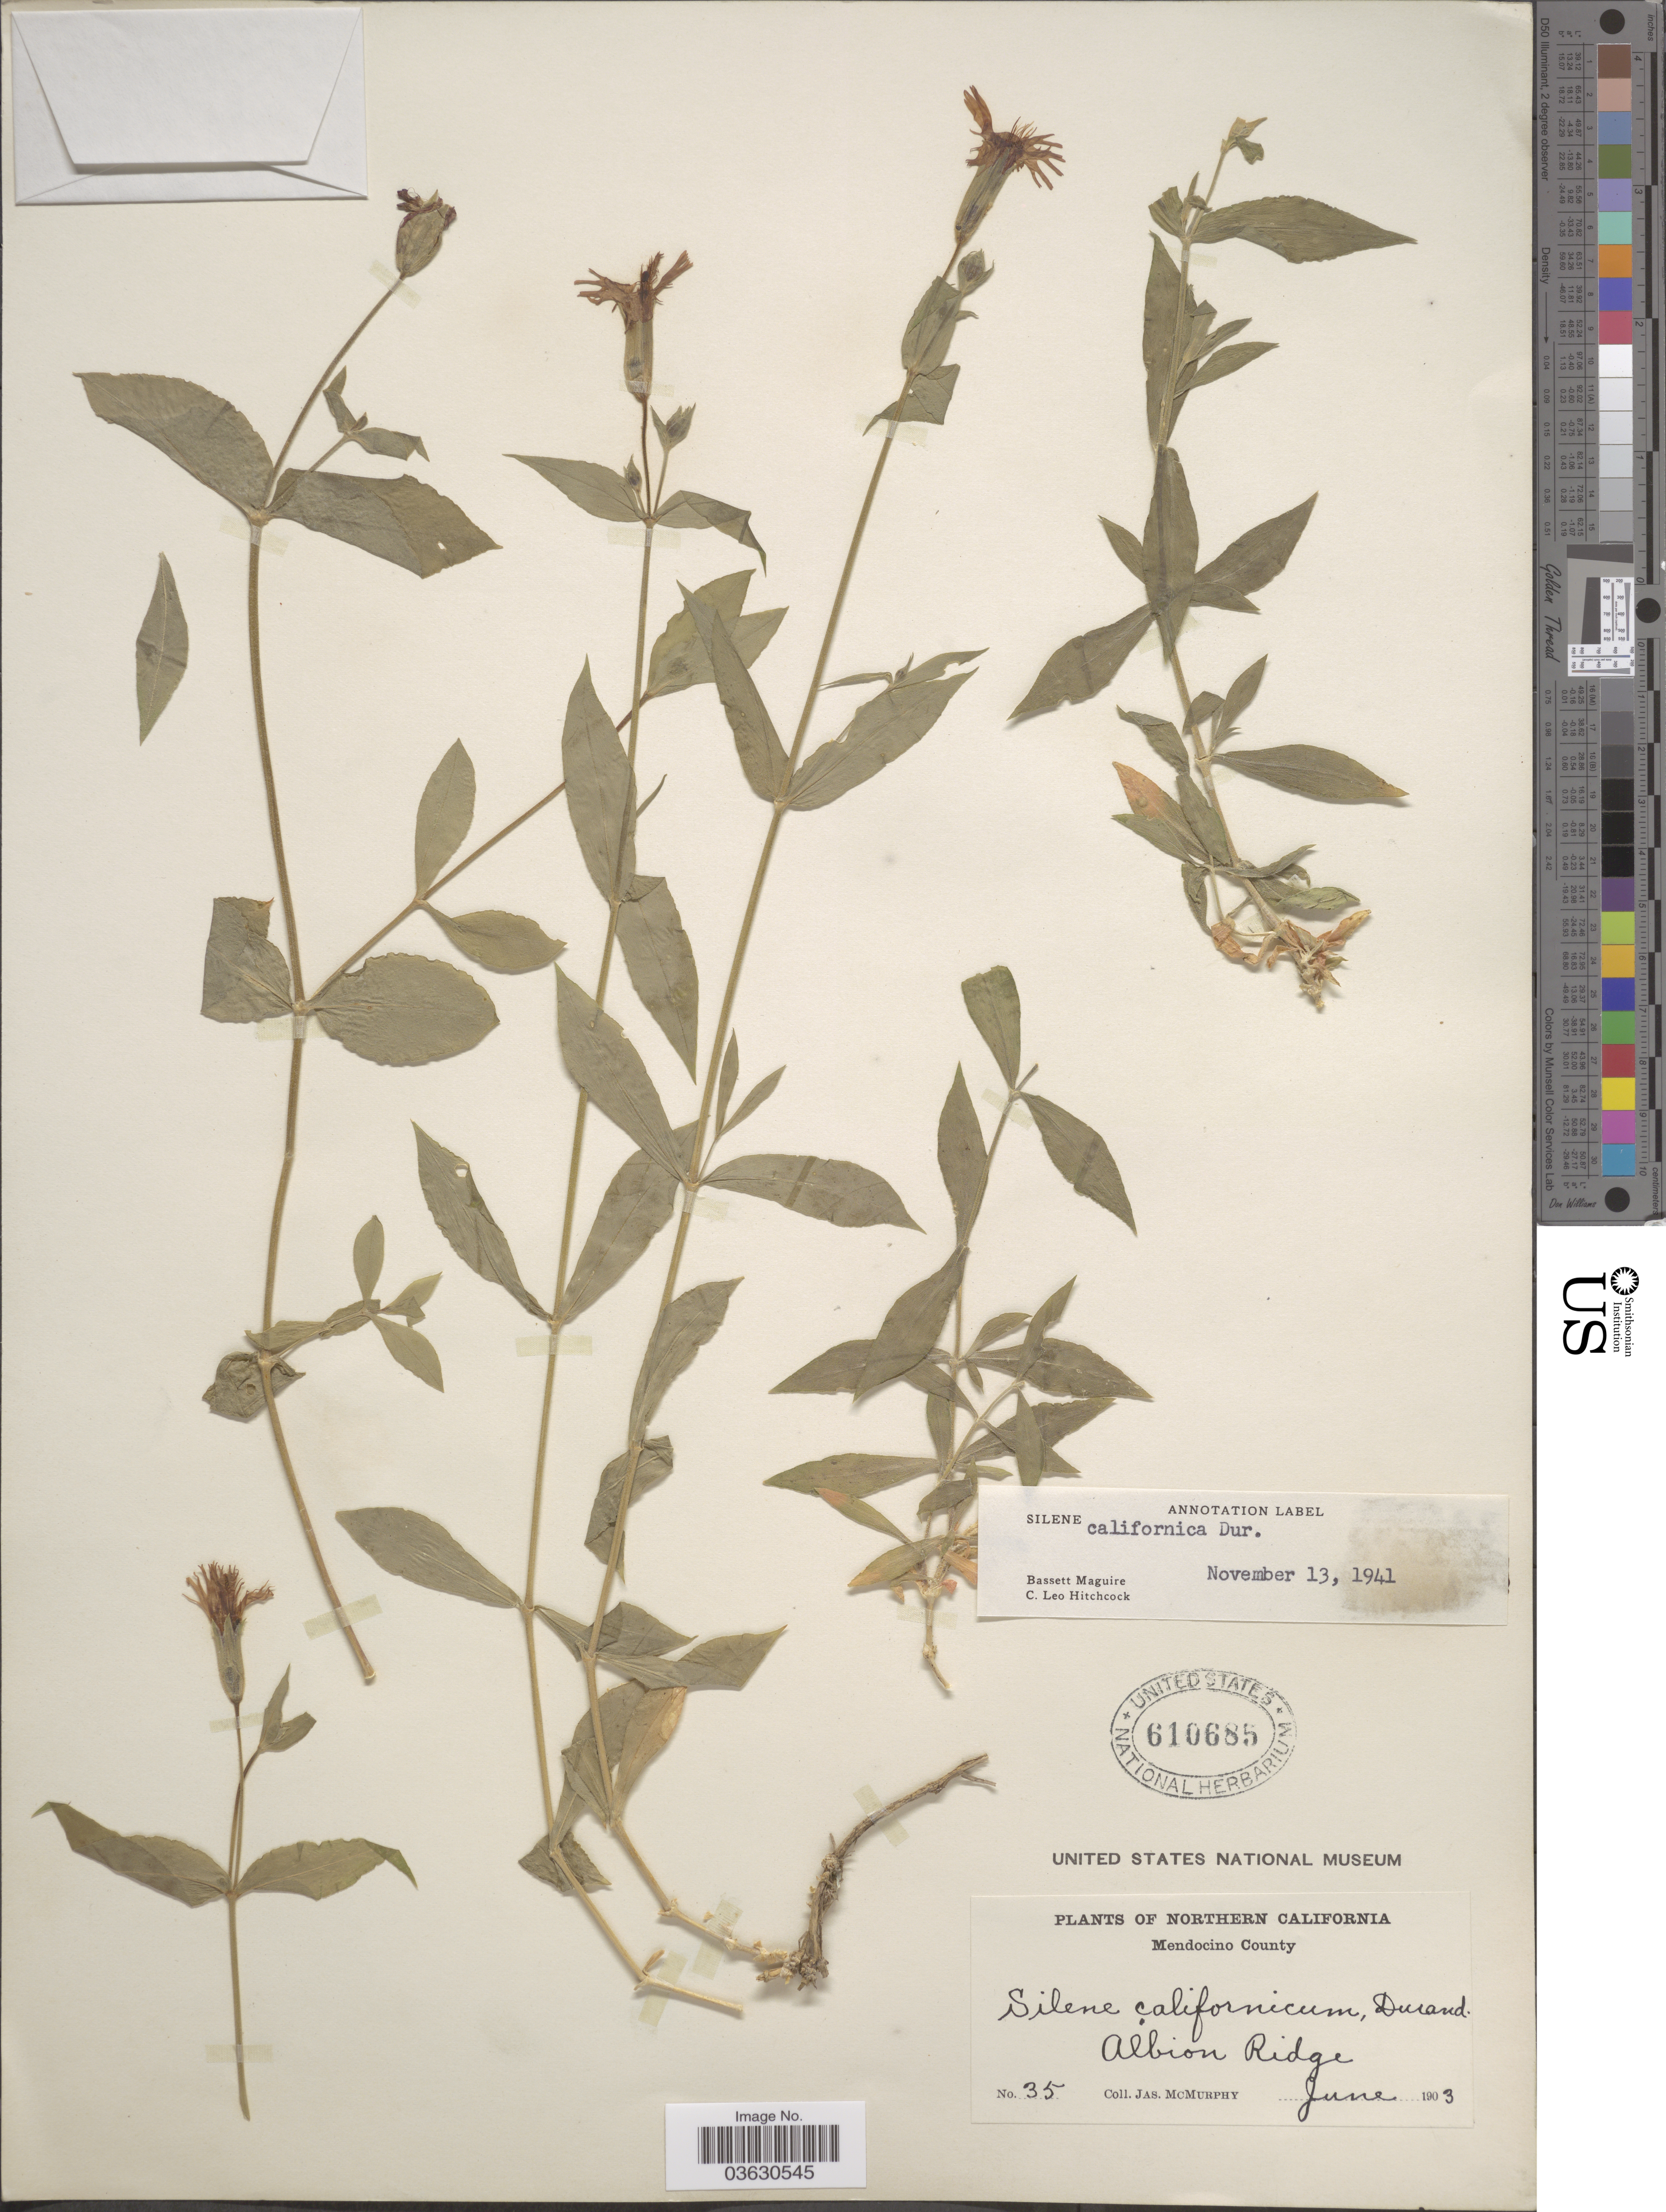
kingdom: Plantae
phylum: Tracheophyta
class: Magnoliopsida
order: Caryophyllales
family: Caryophyllaceae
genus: Silene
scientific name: Silene californica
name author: Durand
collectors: J. McMurphy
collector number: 35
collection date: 1903-06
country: United States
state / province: California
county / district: Mendocino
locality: Northern California. Mendocino County. Albion Ridge.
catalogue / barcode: US 610685